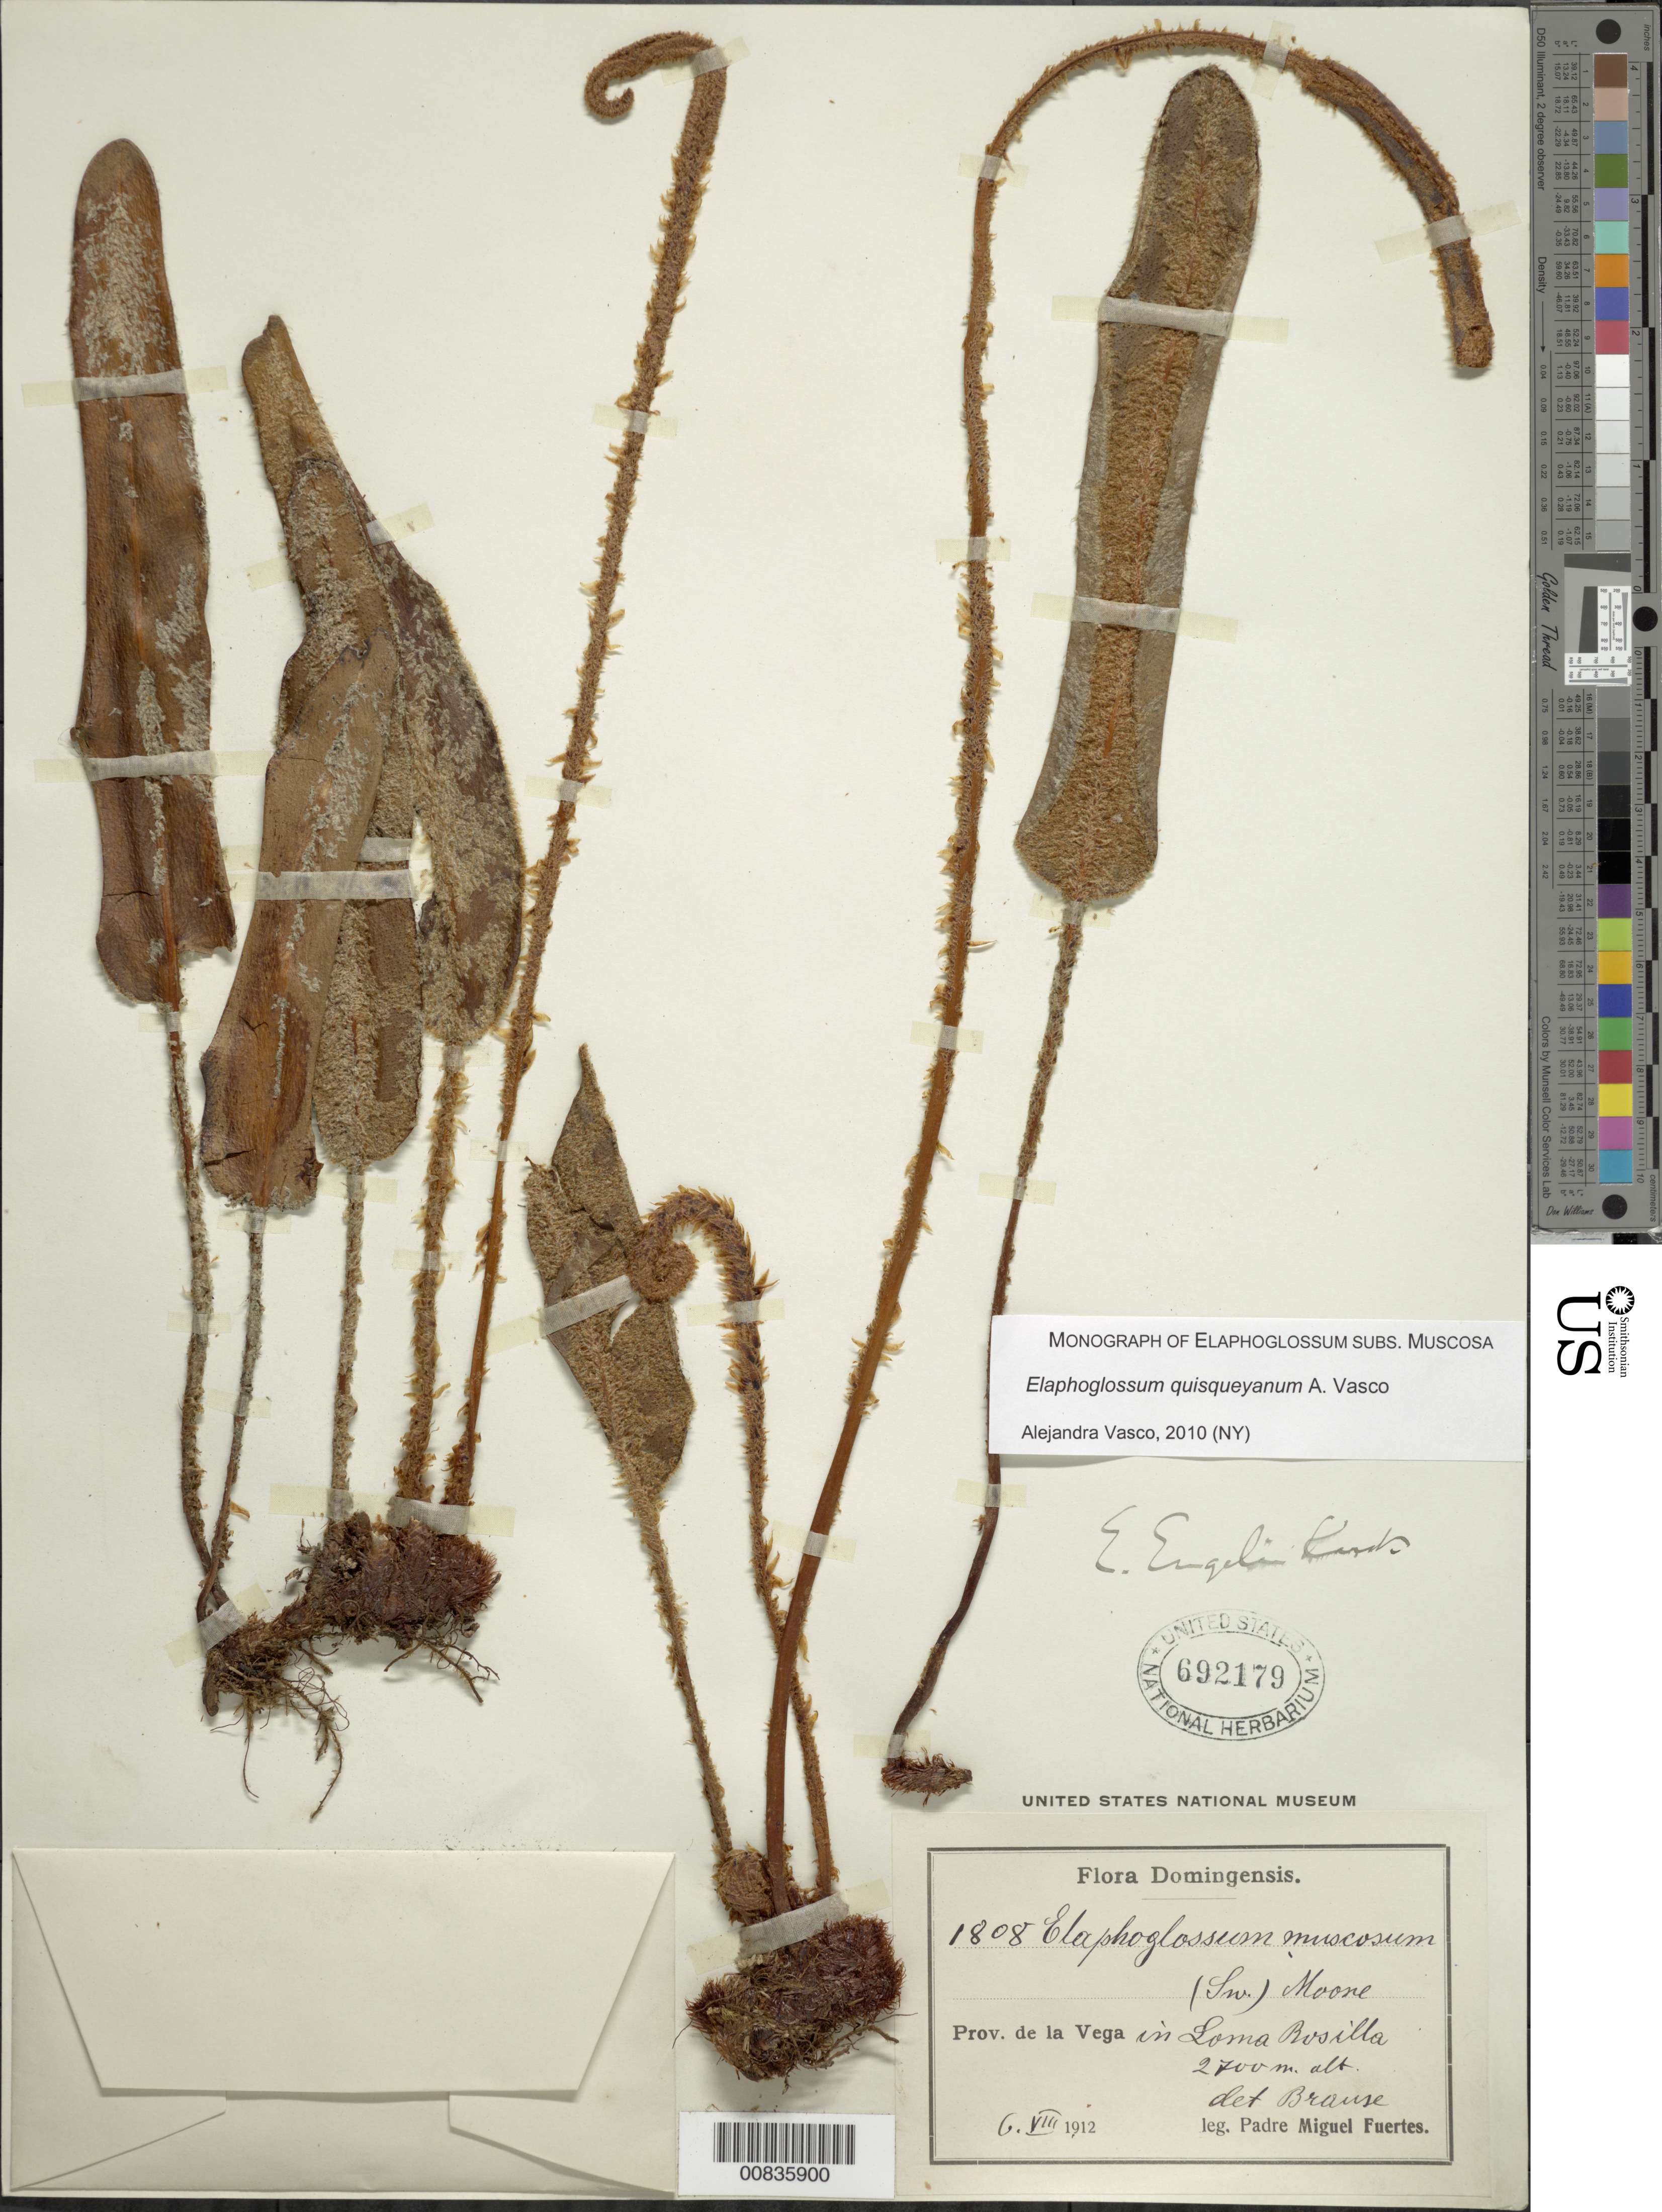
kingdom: Plantae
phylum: Tracheophyta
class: Polypodiopsida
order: Polypodiales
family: Dryopteridaceae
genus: Elaphoglossum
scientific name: Elaphoglossum quisqueyanum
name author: A. Vasco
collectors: M. D. Fuertes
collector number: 1808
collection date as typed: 06 Aug 1912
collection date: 1912-08-06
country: Dominican Republic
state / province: La Vega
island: Hispaniola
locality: Loma Rosilla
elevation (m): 2700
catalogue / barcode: US 692179